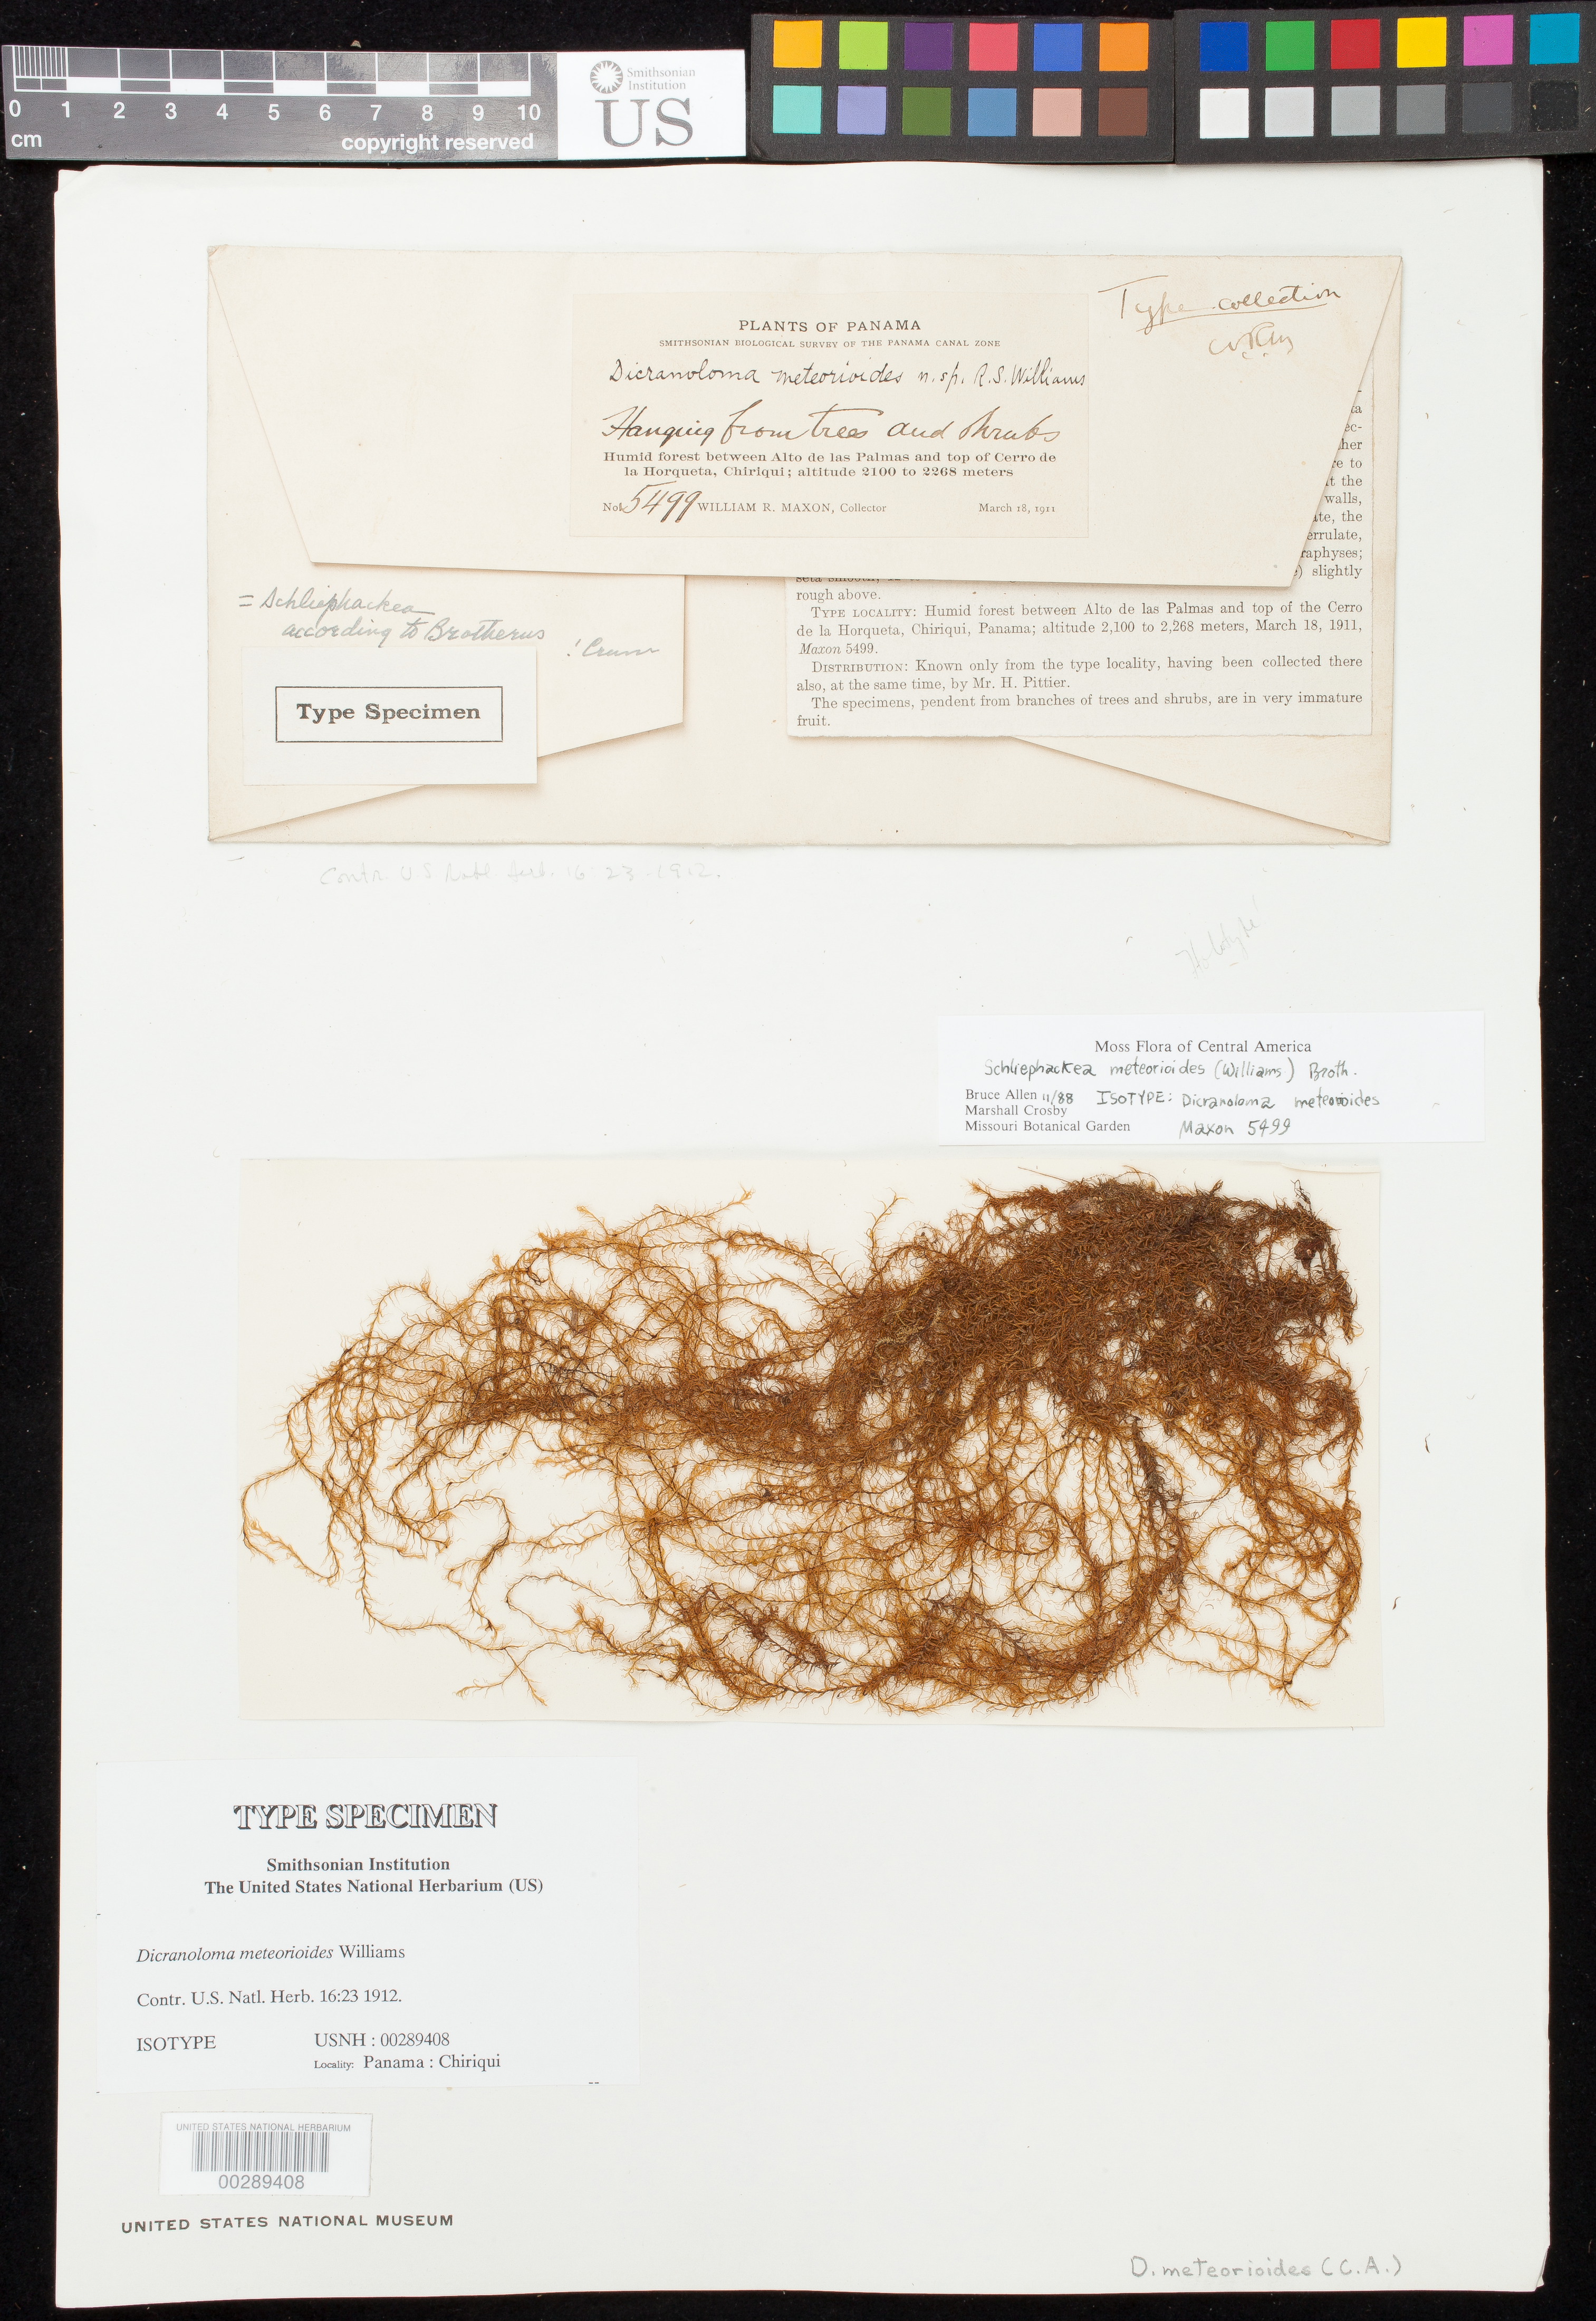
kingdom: Plantae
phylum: Bryophyta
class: Bryopsida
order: Dicranales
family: Dicranaceae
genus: Dicranoloma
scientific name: Dicranoloma meteorioides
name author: R.S. Williams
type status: Isotype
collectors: W. R. Maxon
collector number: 5499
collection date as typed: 18 Mar 1911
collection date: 1911-03-18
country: Panama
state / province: Chiriquí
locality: Forest between Alto de Las Palmas and top of Cerro de La Horqueta.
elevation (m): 2100